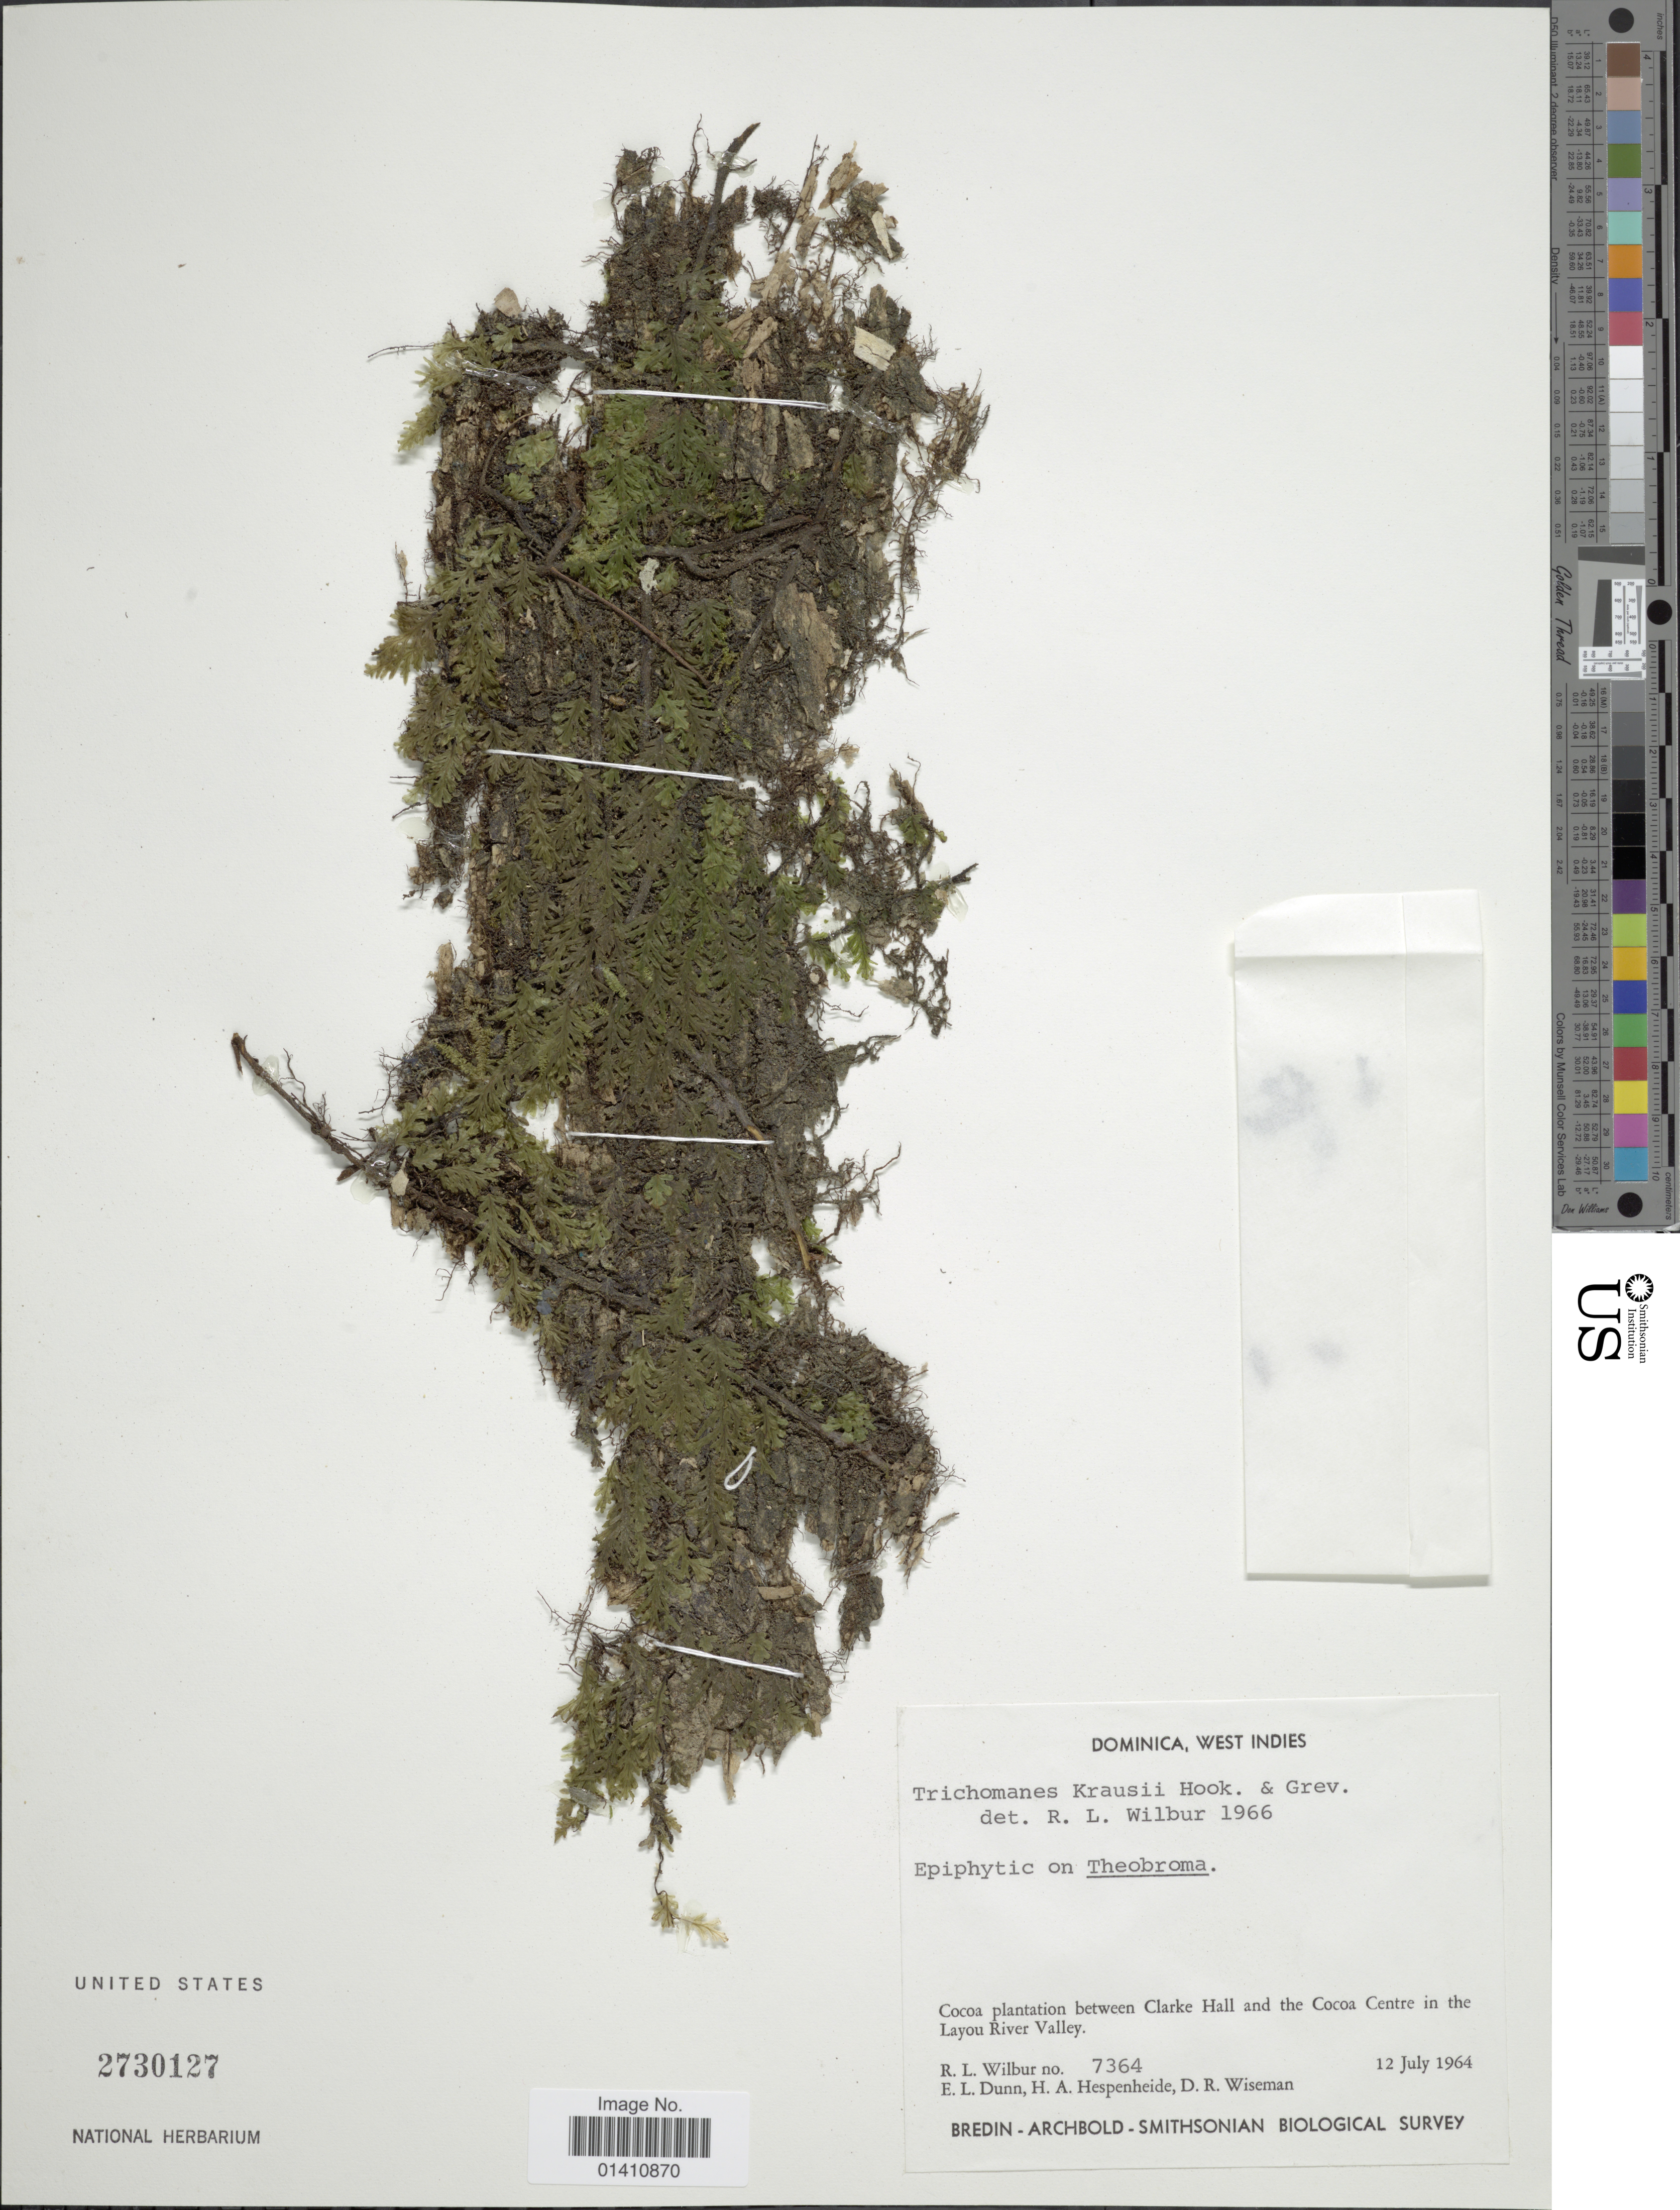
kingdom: Plantae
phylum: Tracheophyta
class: Polypodiopsida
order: Hymenophyllales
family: Hymenophyllaceae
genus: Didymoglossum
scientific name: Didymoglossum kraussii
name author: (Hook. & Grev.) C. Presl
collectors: R. L. Wilbur, E. Dunn, H. A. Hespenheide & D. R. Wiseman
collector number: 7364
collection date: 1964-07-12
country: Dominica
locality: Cocoa plantation between Clarke Hall and the Cocoa Centre in the Layou River Valley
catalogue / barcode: US 2730127